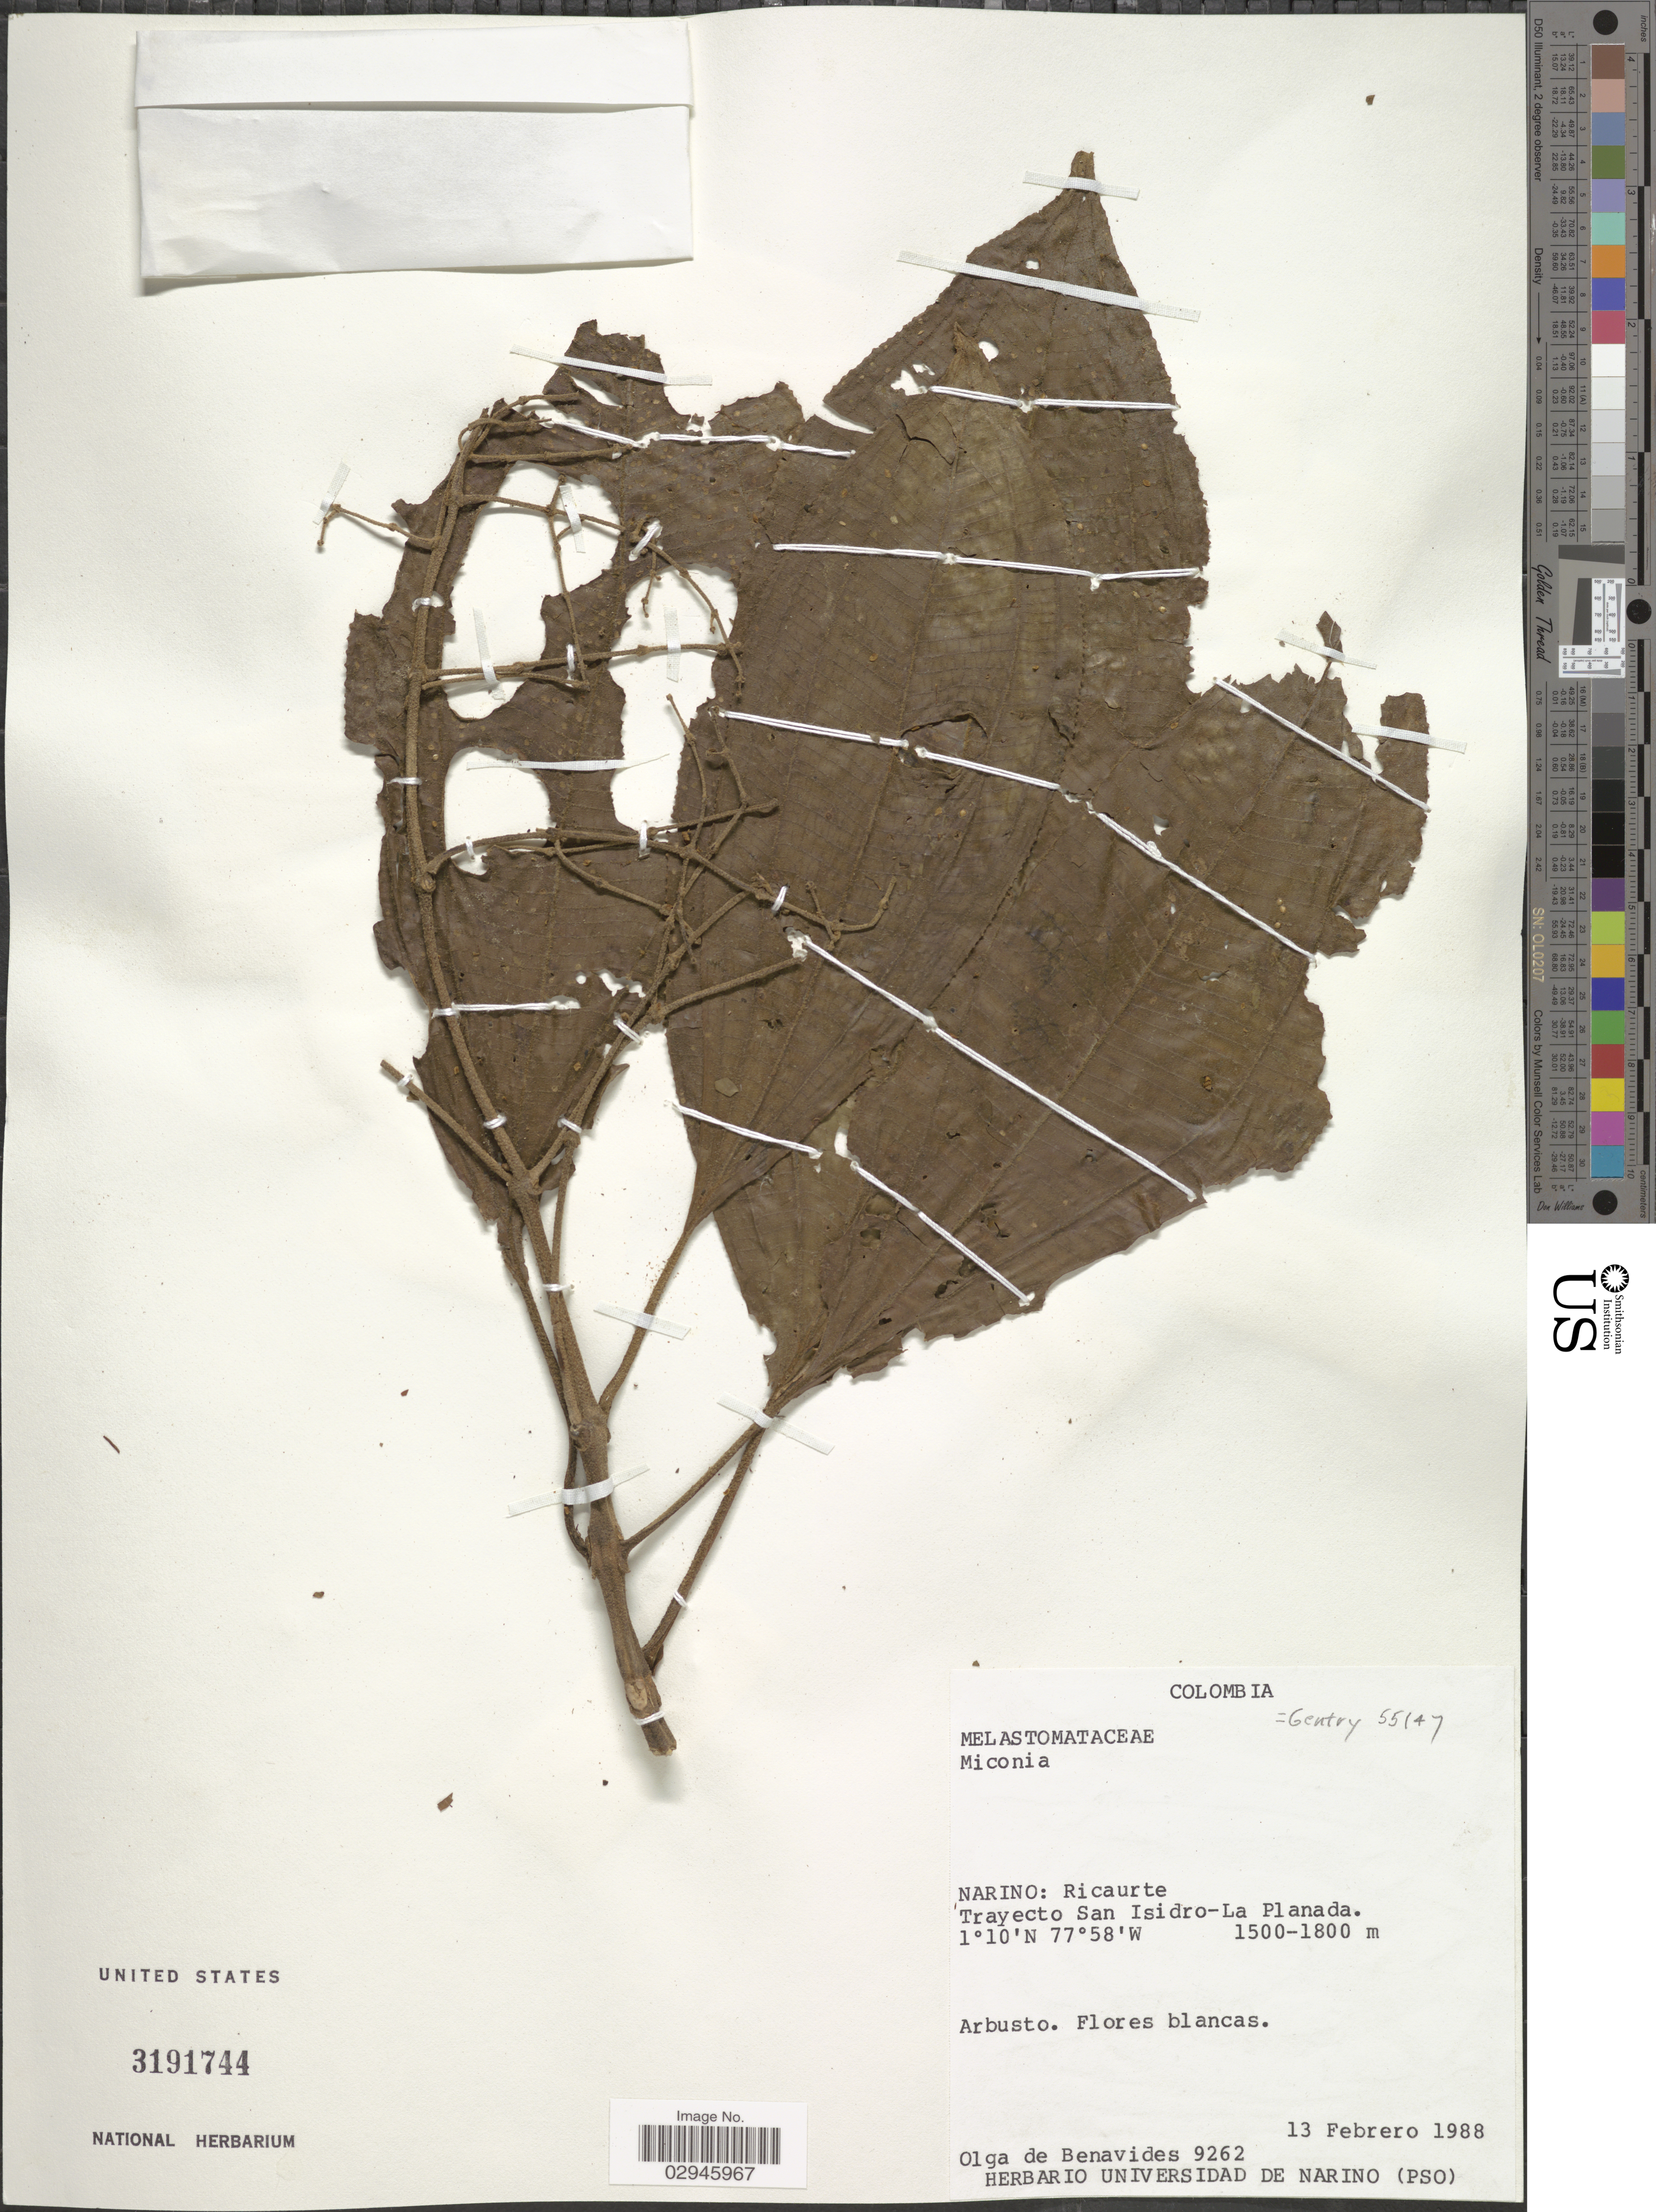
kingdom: Plantae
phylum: Tracheophyta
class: Magnoliopsida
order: Myrtales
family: Melastomataceae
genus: Miconia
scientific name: Miconia sp.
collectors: Olga S. de Benavides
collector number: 9262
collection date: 1988-02-13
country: Colombia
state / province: Nariño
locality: Ricaurte. Trayecto San Isidro-La Planada.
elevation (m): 1500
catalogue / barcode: US 3191744